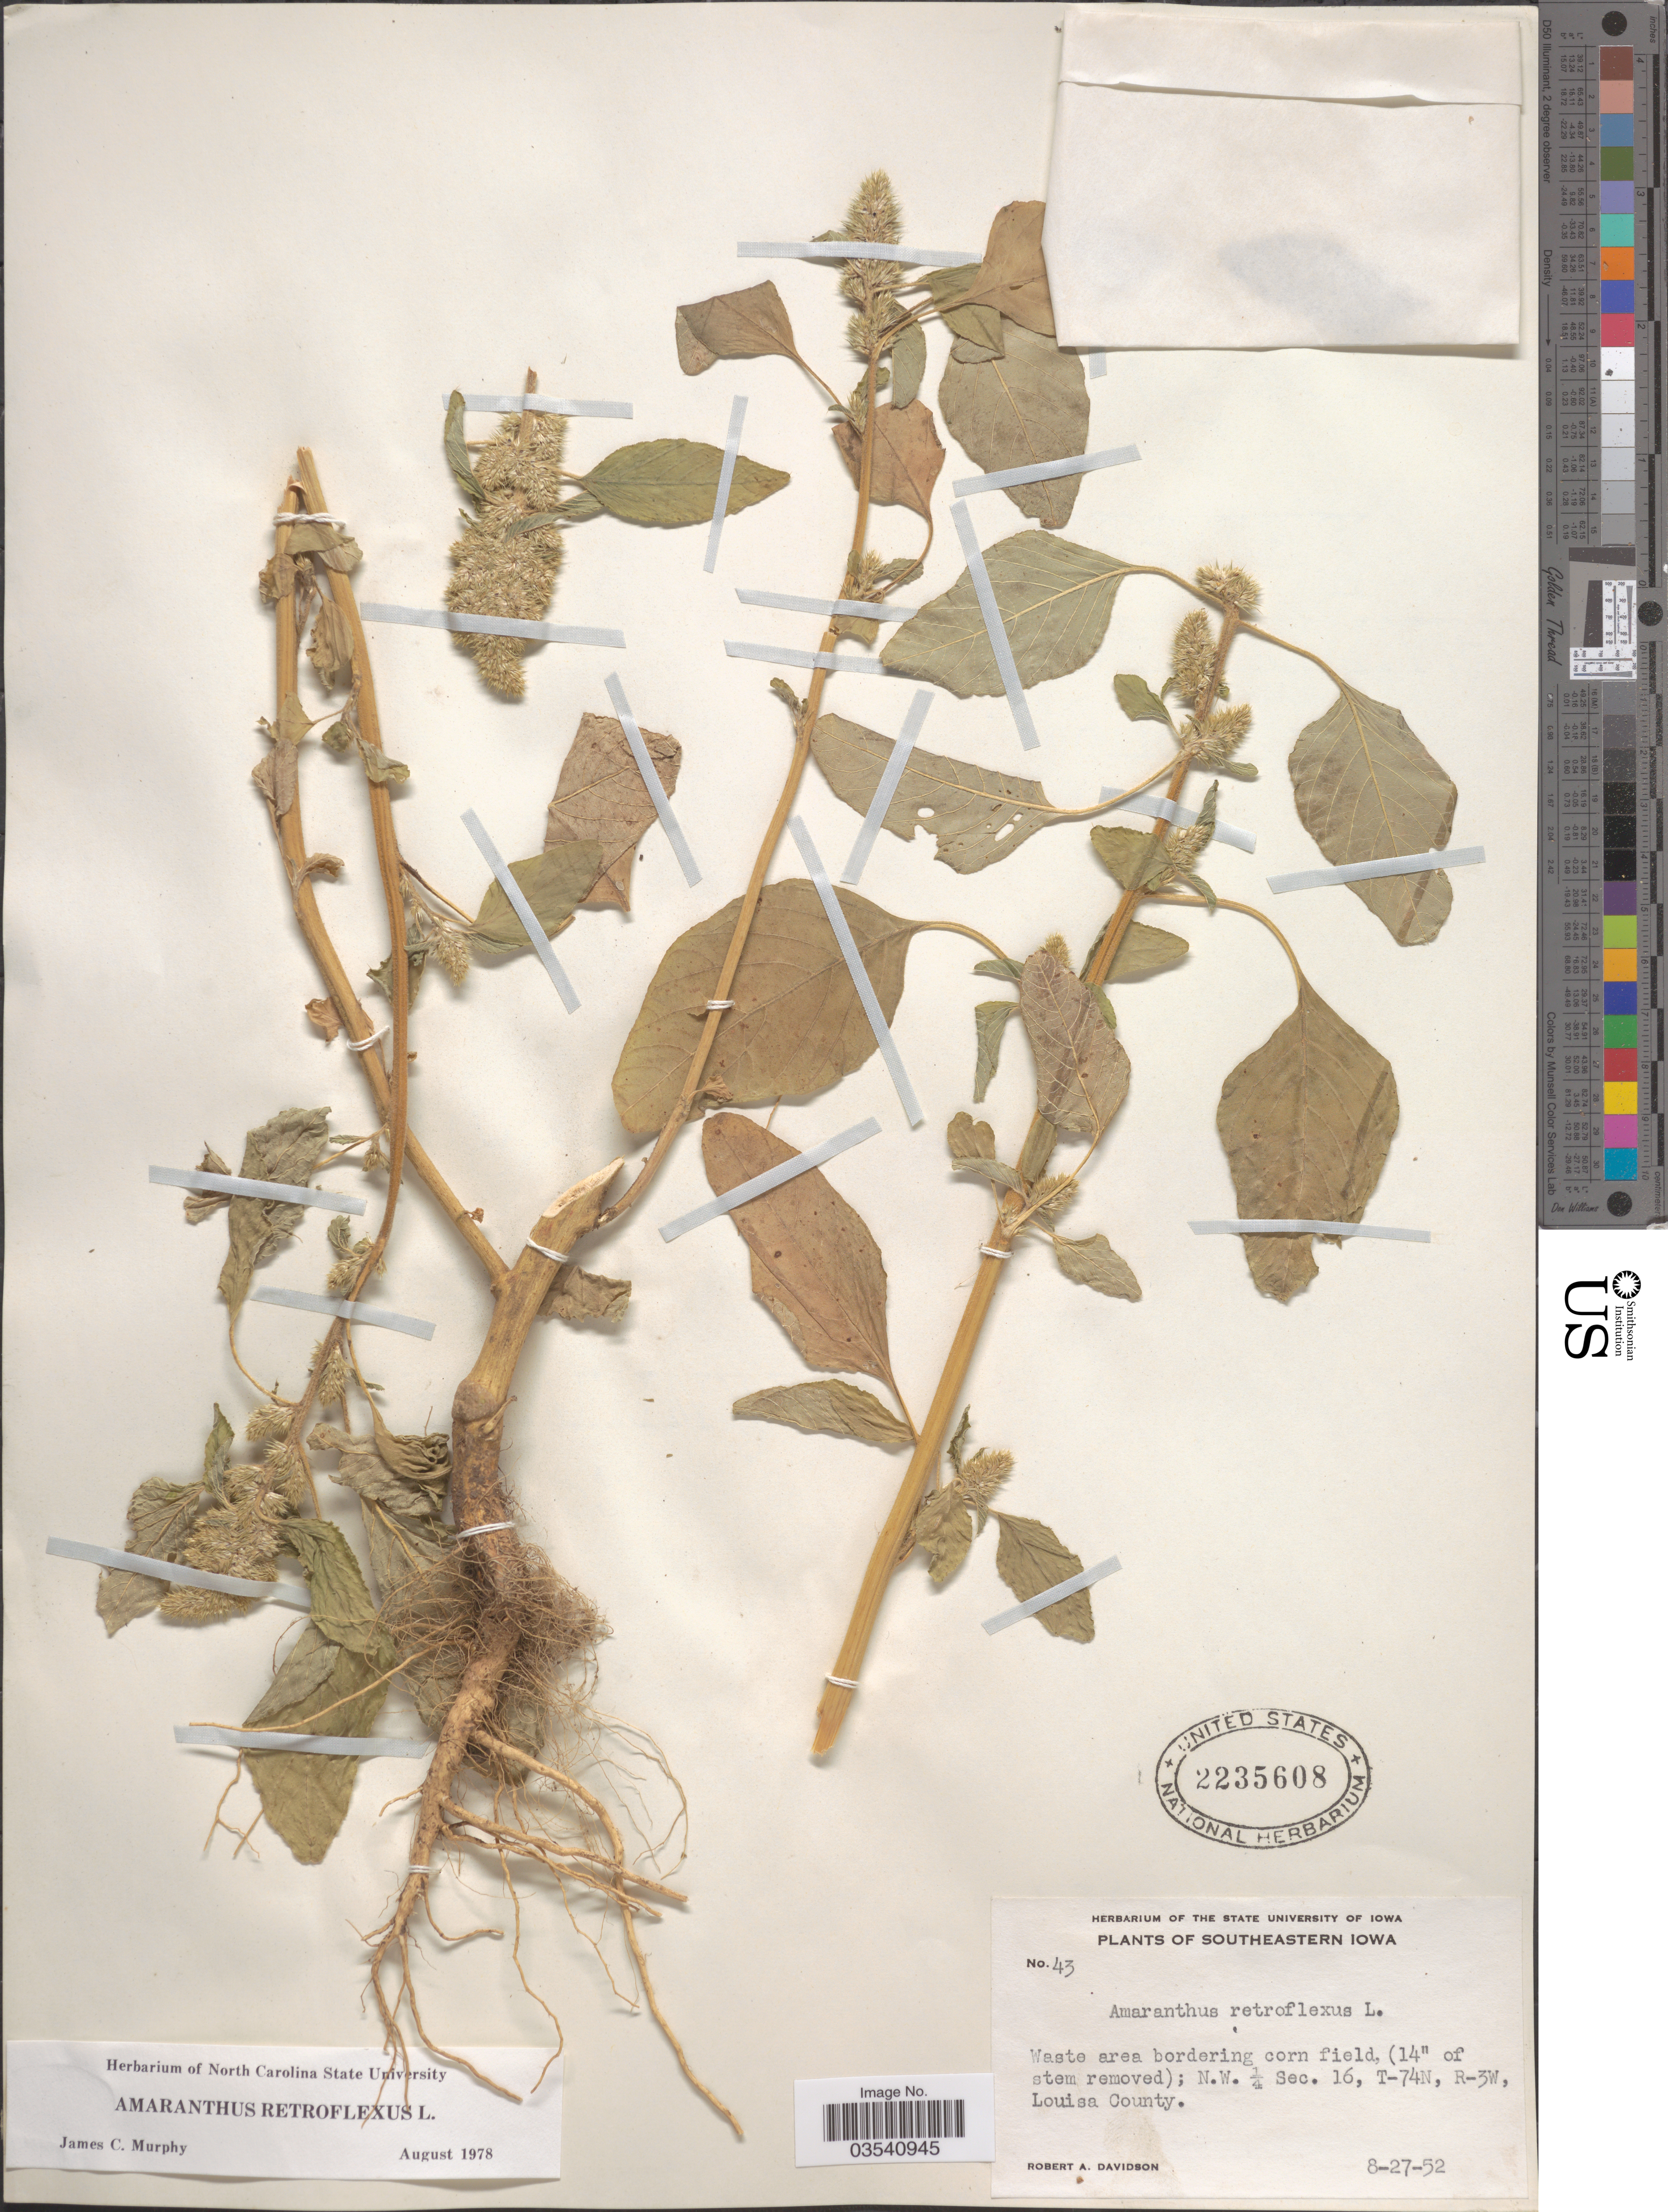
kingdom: Plantae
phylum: Tracheophyta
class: Magnoliopsida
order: Caryophyllales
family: Amaranthaceae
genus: Amaranthus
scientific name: Amaranthus retroflexus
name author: L.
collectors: R. A. Davidson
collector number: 43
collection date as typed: Transcribed d/m/y: 27/8/52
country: United States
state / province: Iowa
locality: Southeastern Iowa. Waste area bordering corn field; NW. ¼ Sec. 16, T-74N, R-3W, Louisa County.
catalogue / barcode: US 2235608